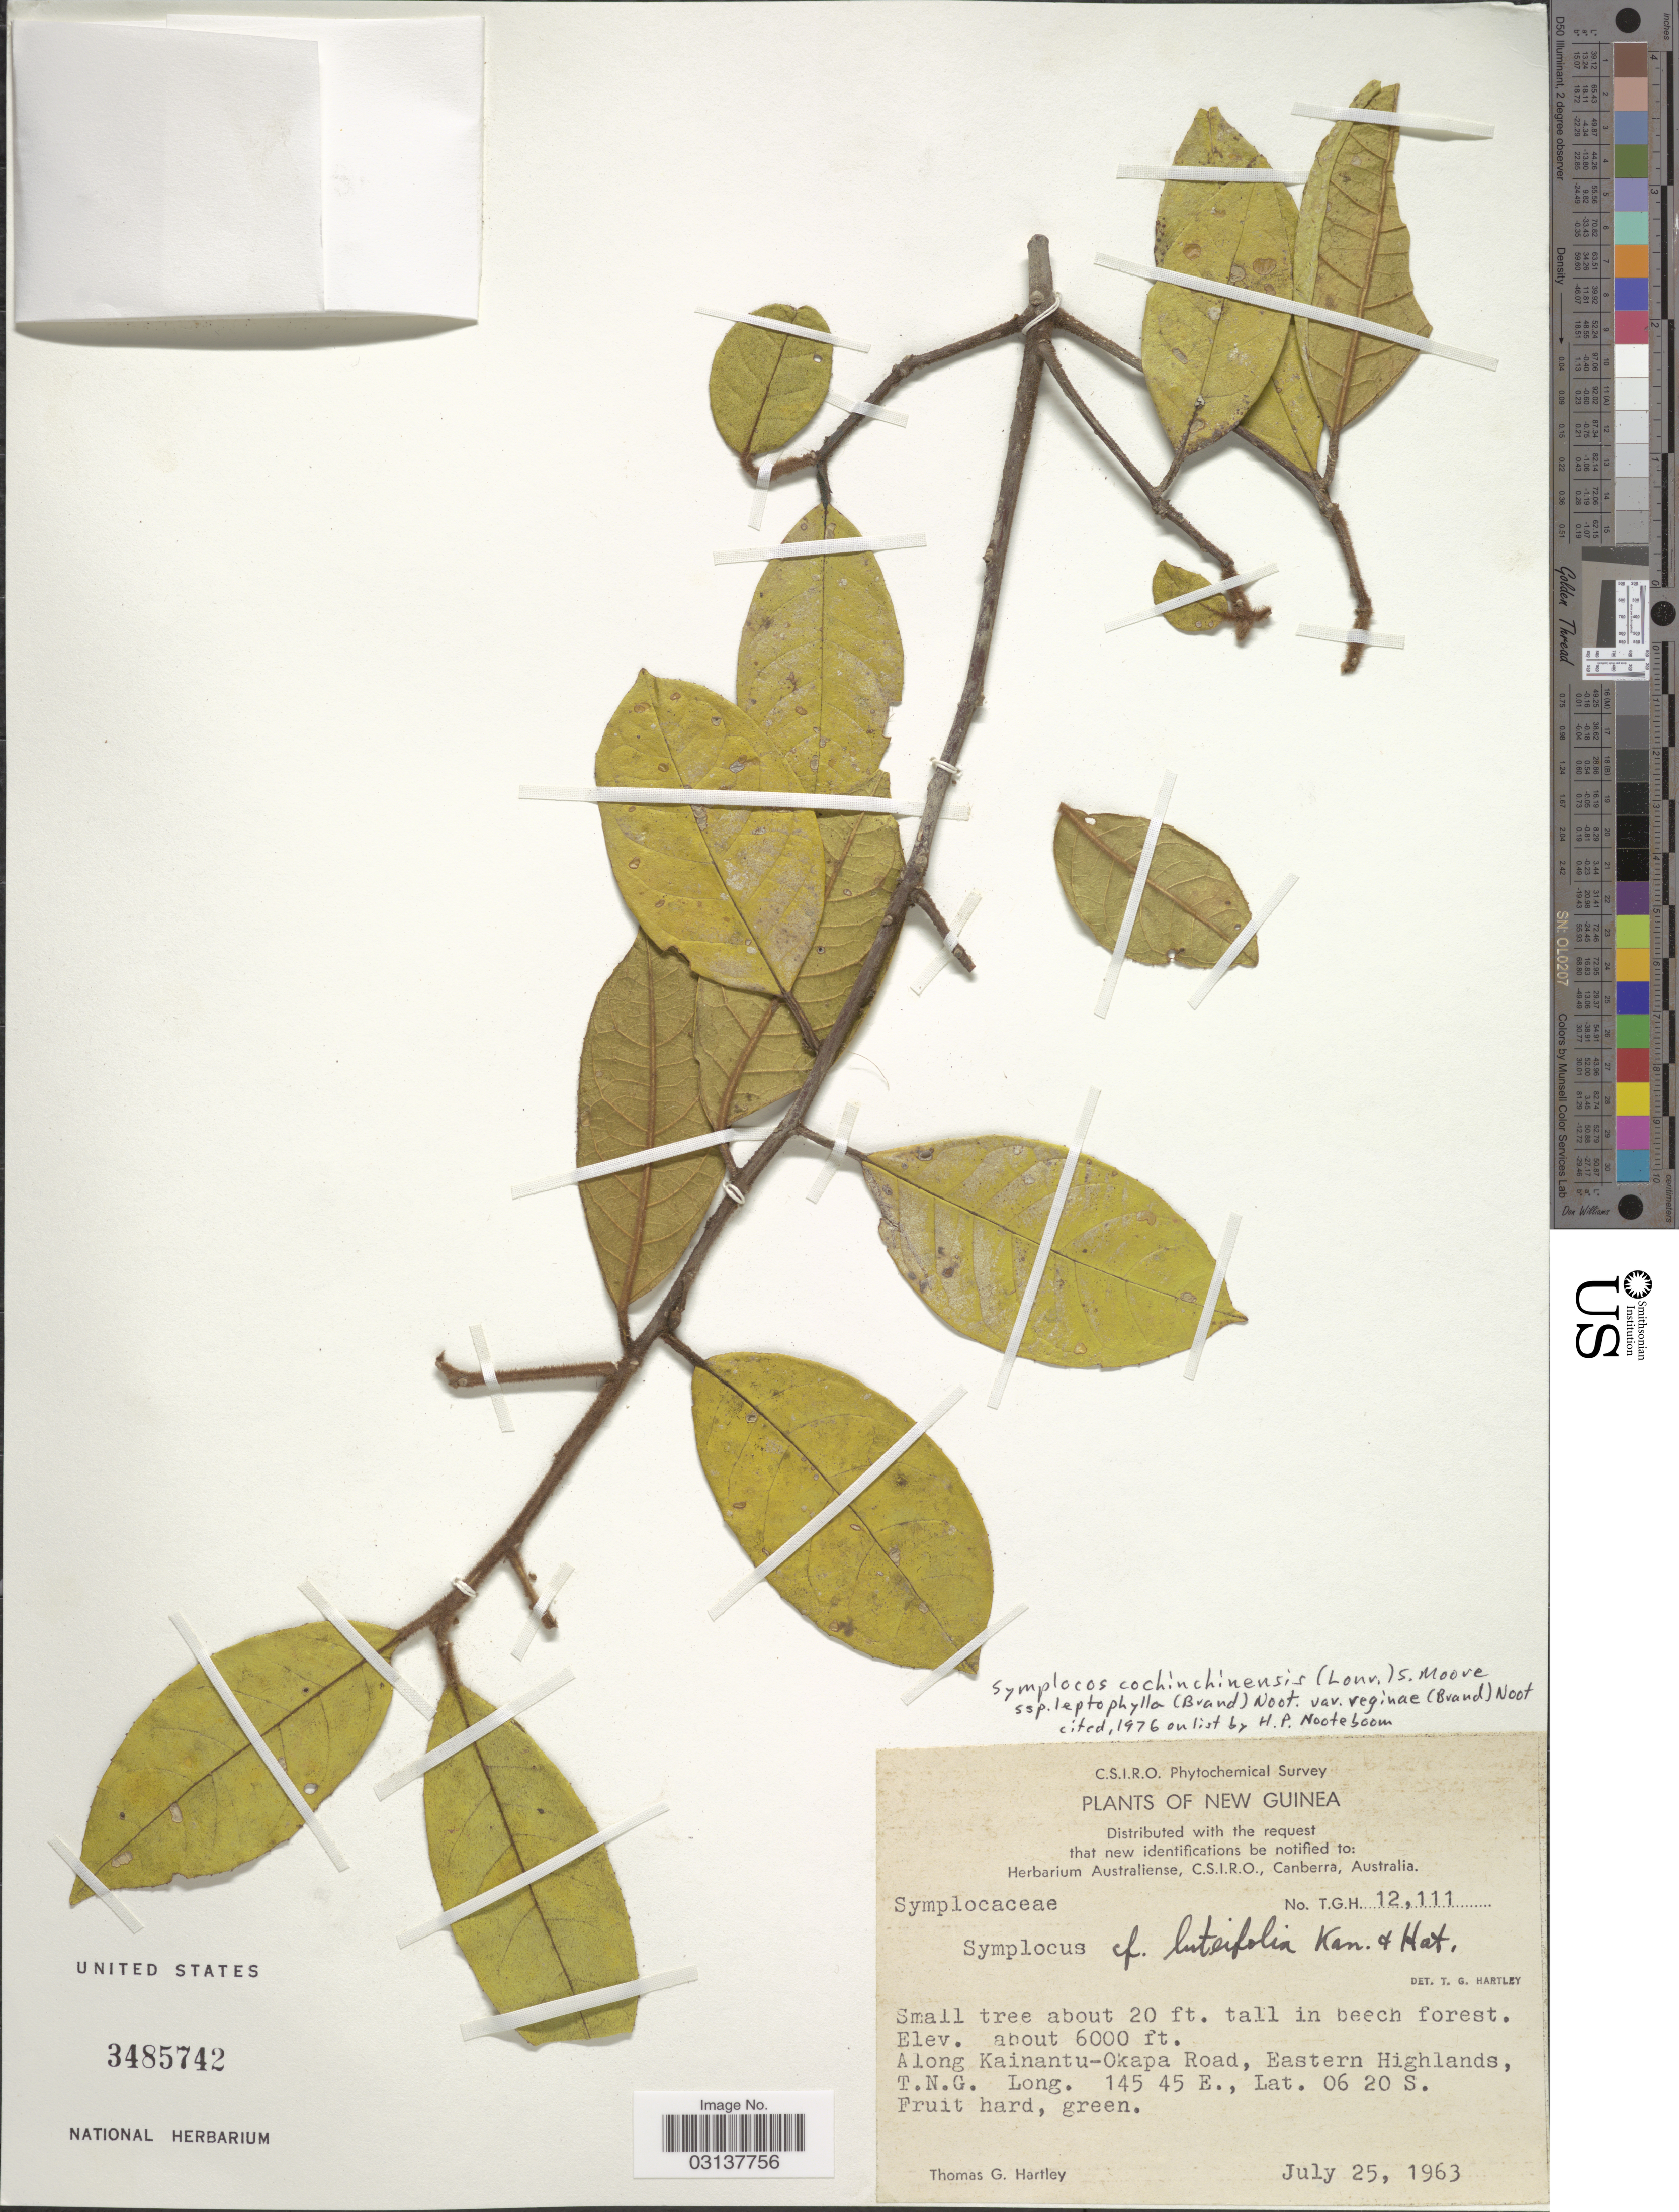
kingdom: Plantae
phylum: Tracheophyta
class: Magnoliopsida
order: Ericales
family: Symplocaceae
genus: Symplocos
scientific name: Symplocos cochinchinensis var. reginae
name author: (Brand) Noot.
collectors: T. Hartley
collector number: T.G.H. 12111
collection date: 1963-07-25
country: Papua New Guinea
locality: New Guinea, Along Kainantu-Okapa Road, Eastern Highlands, T.N.G.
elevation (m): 1829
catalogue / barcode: US 3485742